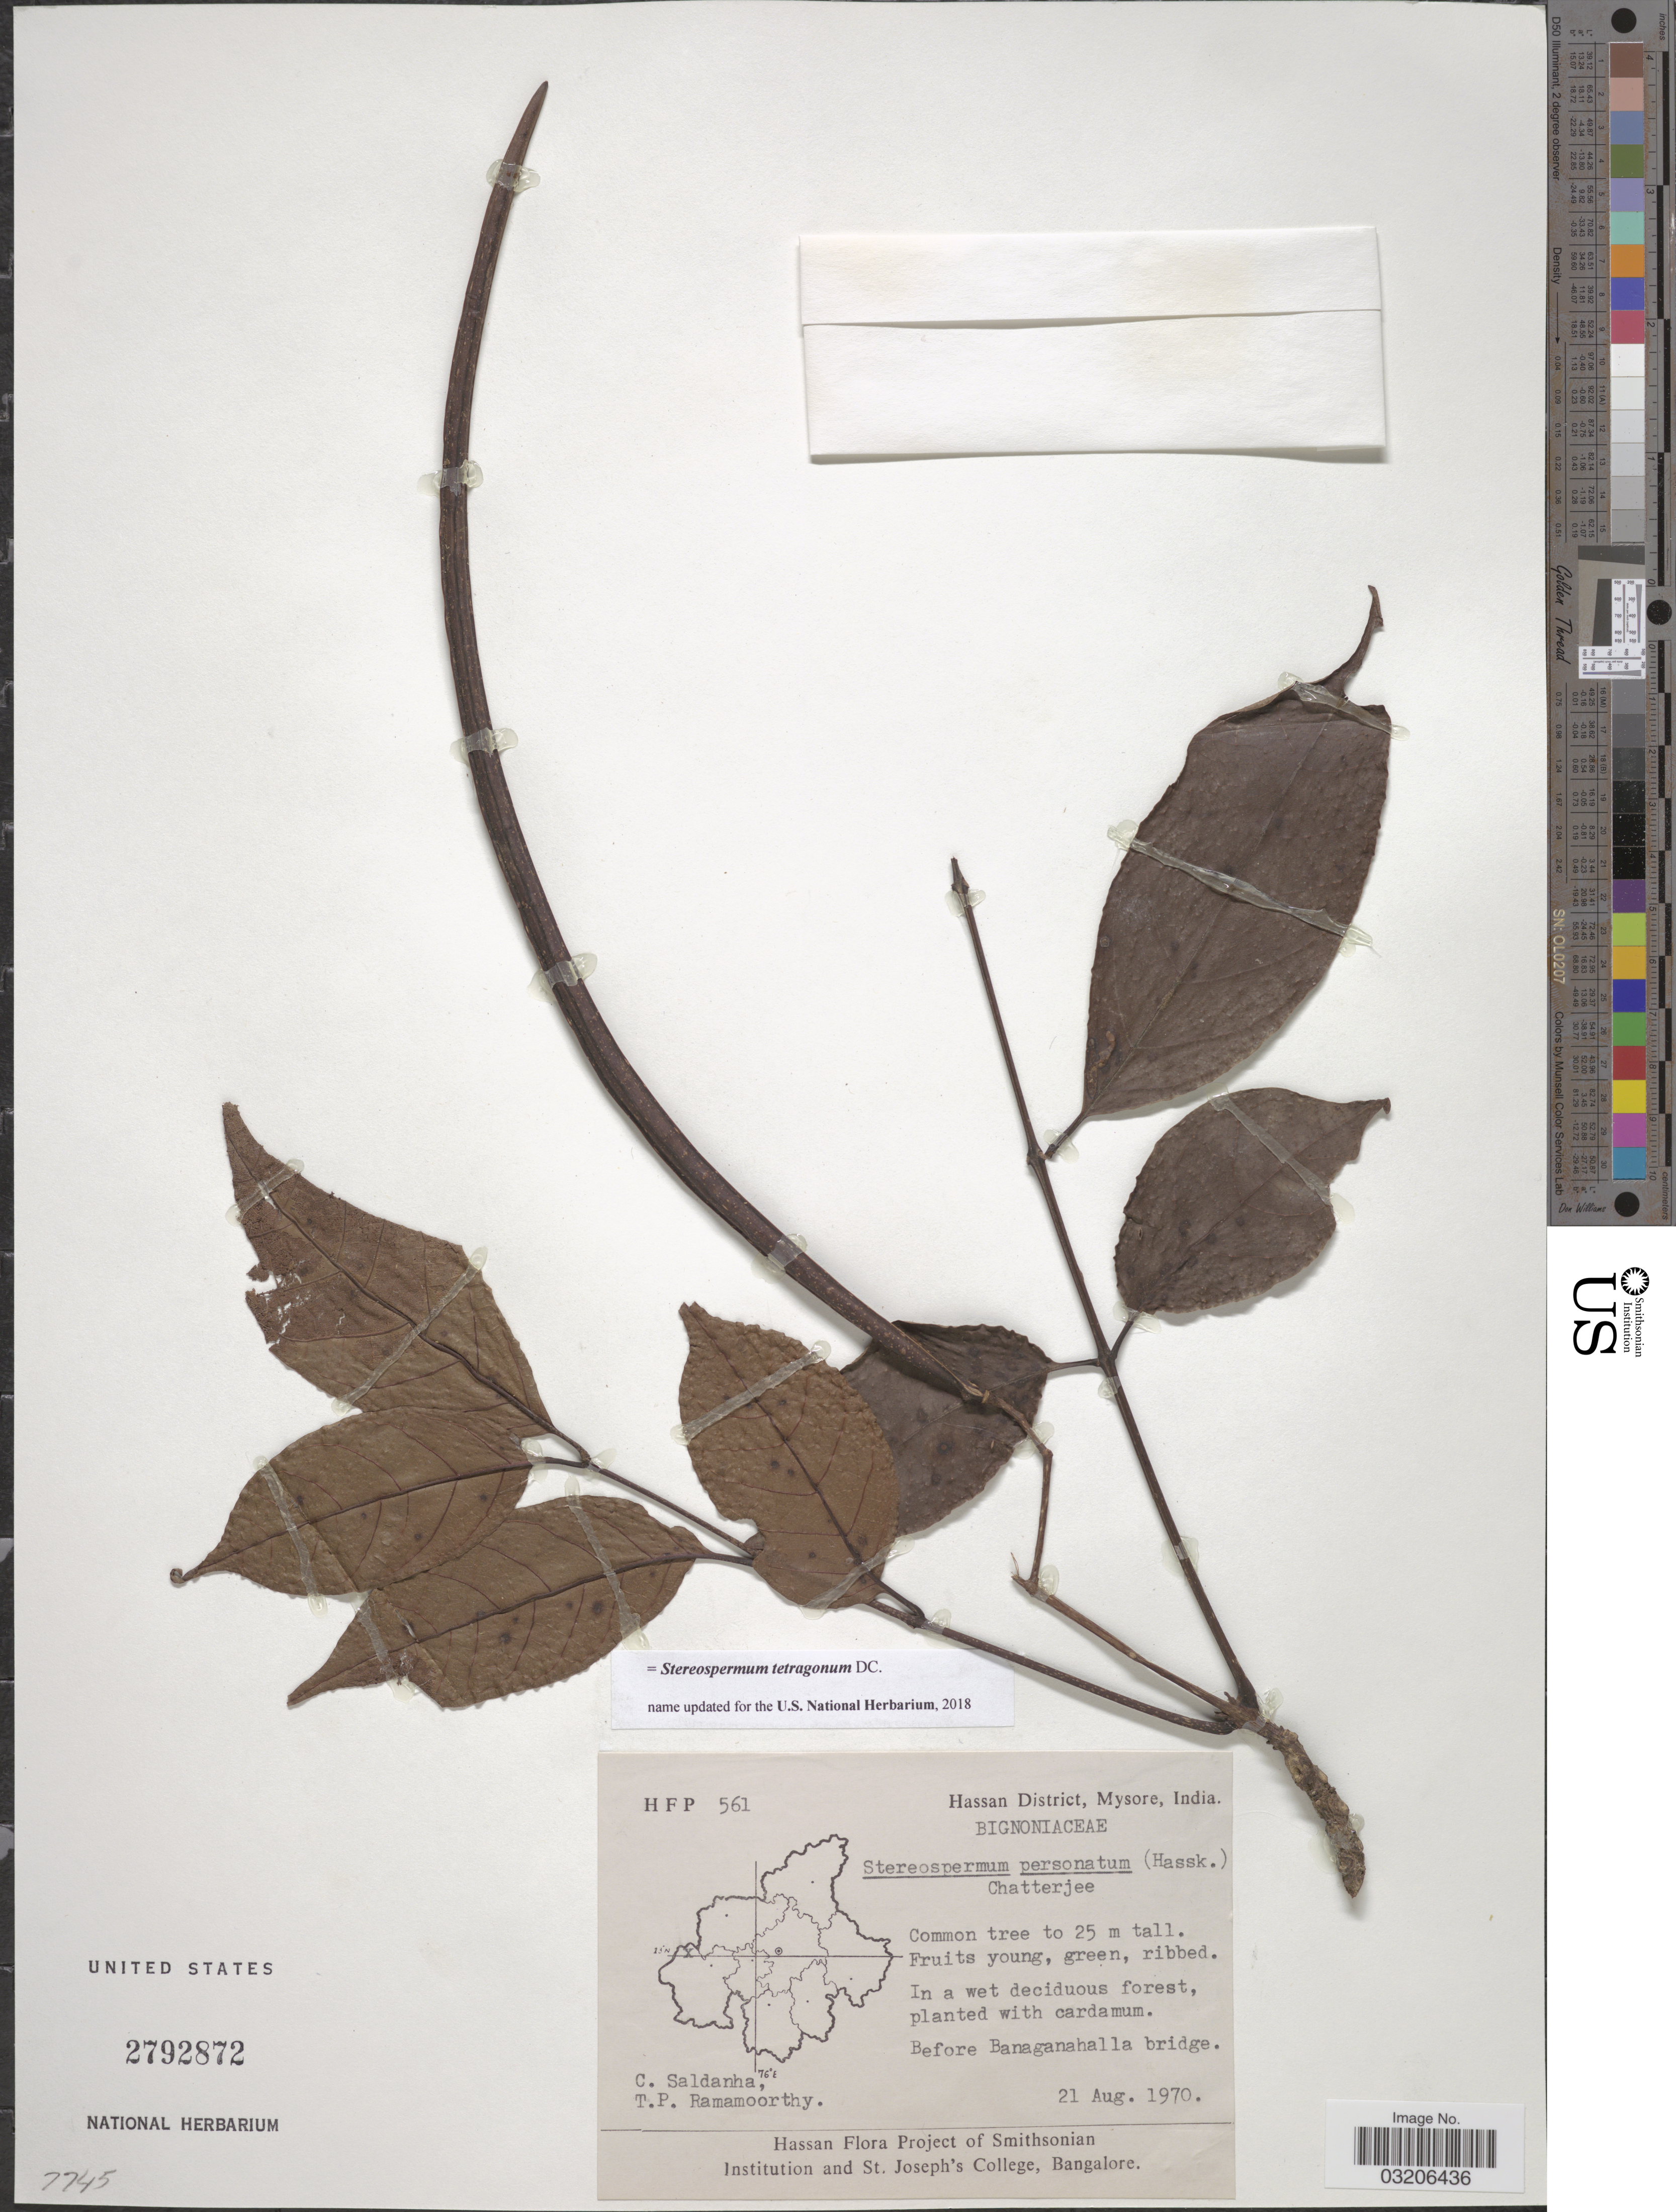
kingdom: Plantae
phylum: Tracheophyta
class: Magnoliopsida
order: Lamiales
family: Bignoniaceae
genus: Stereospermum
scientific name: Stereospermum tetragonum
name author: DC.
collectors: C. Saldanha & T. P. Ramamoorthy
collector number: H F P 561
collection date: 1970-08-21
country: India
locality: Hassan District, Mysore. Before Banaganahalla bridge.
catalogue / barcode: US 2792872